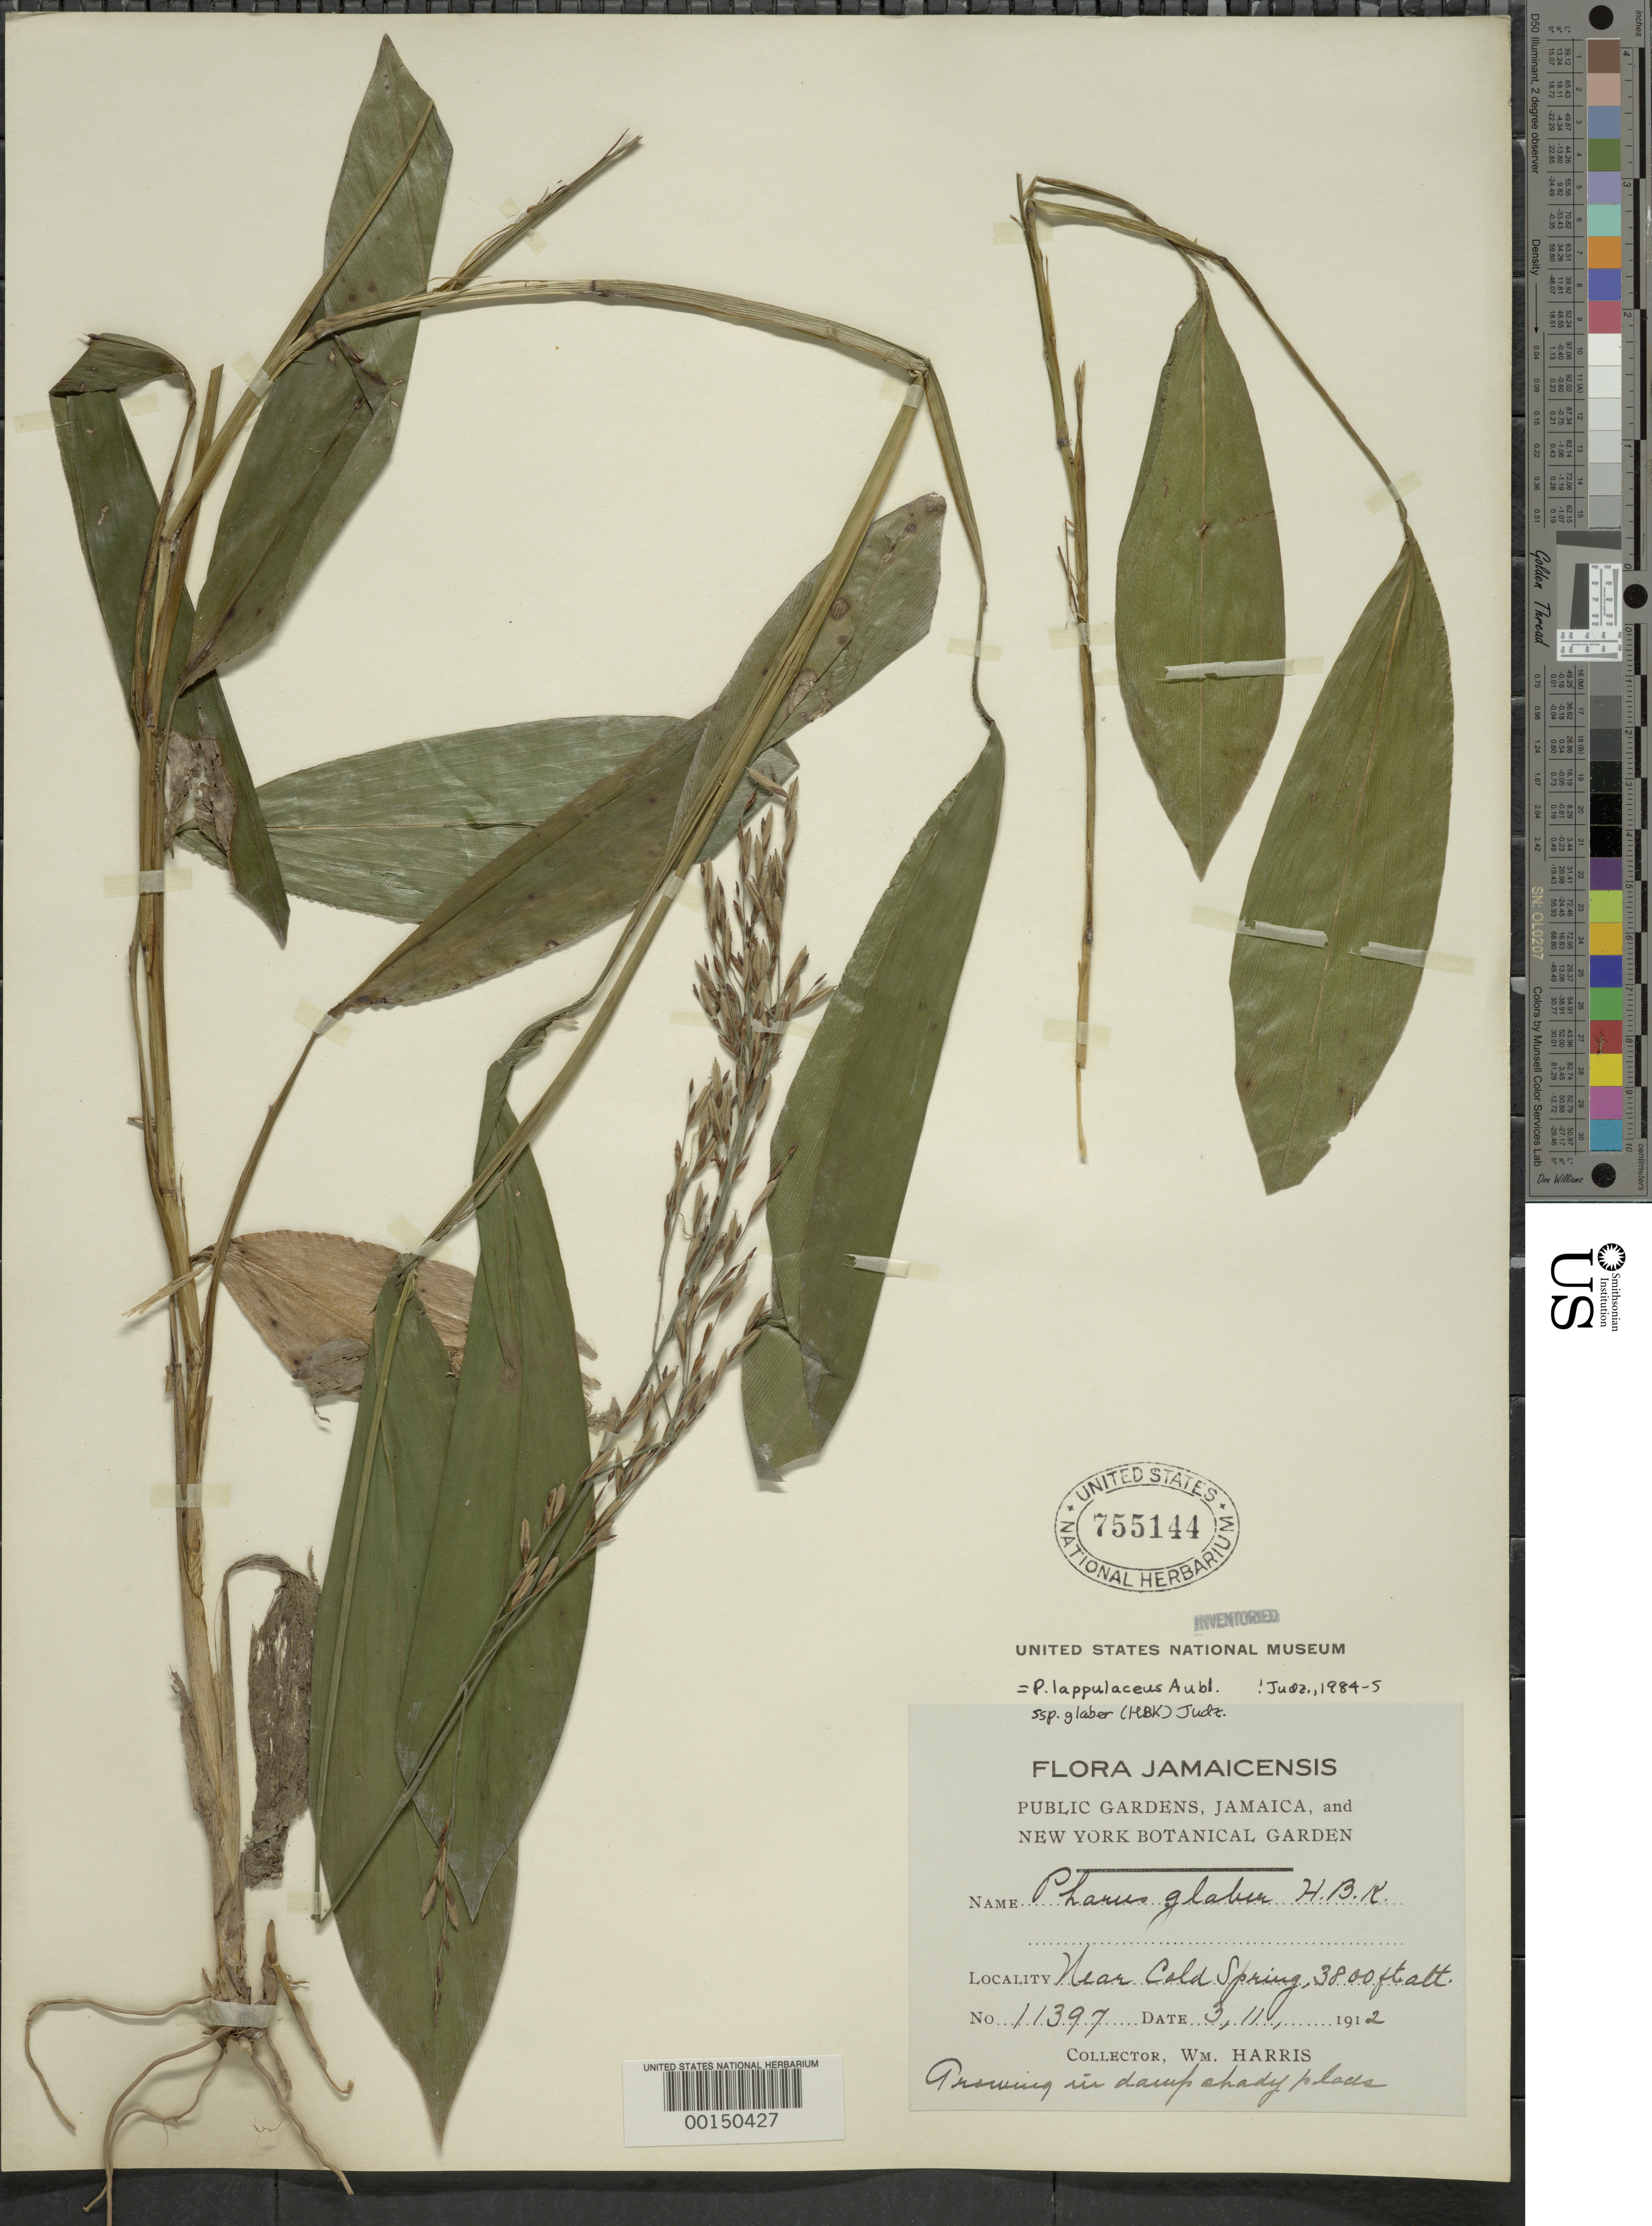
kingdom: Plantae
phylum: Tracheophyta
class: Liliopsida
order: Poales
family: Poaceae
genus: Pharus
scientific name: Pharus lappulaceus subsp. glaber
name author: (Kunth) Judz.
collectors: W. H. Harris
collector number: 11397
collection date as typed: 03 Nov 1912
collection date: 1912-11-03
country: Jamaica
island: Greater Antilles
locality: Cold spring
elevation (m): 1159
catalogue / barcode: US 755144